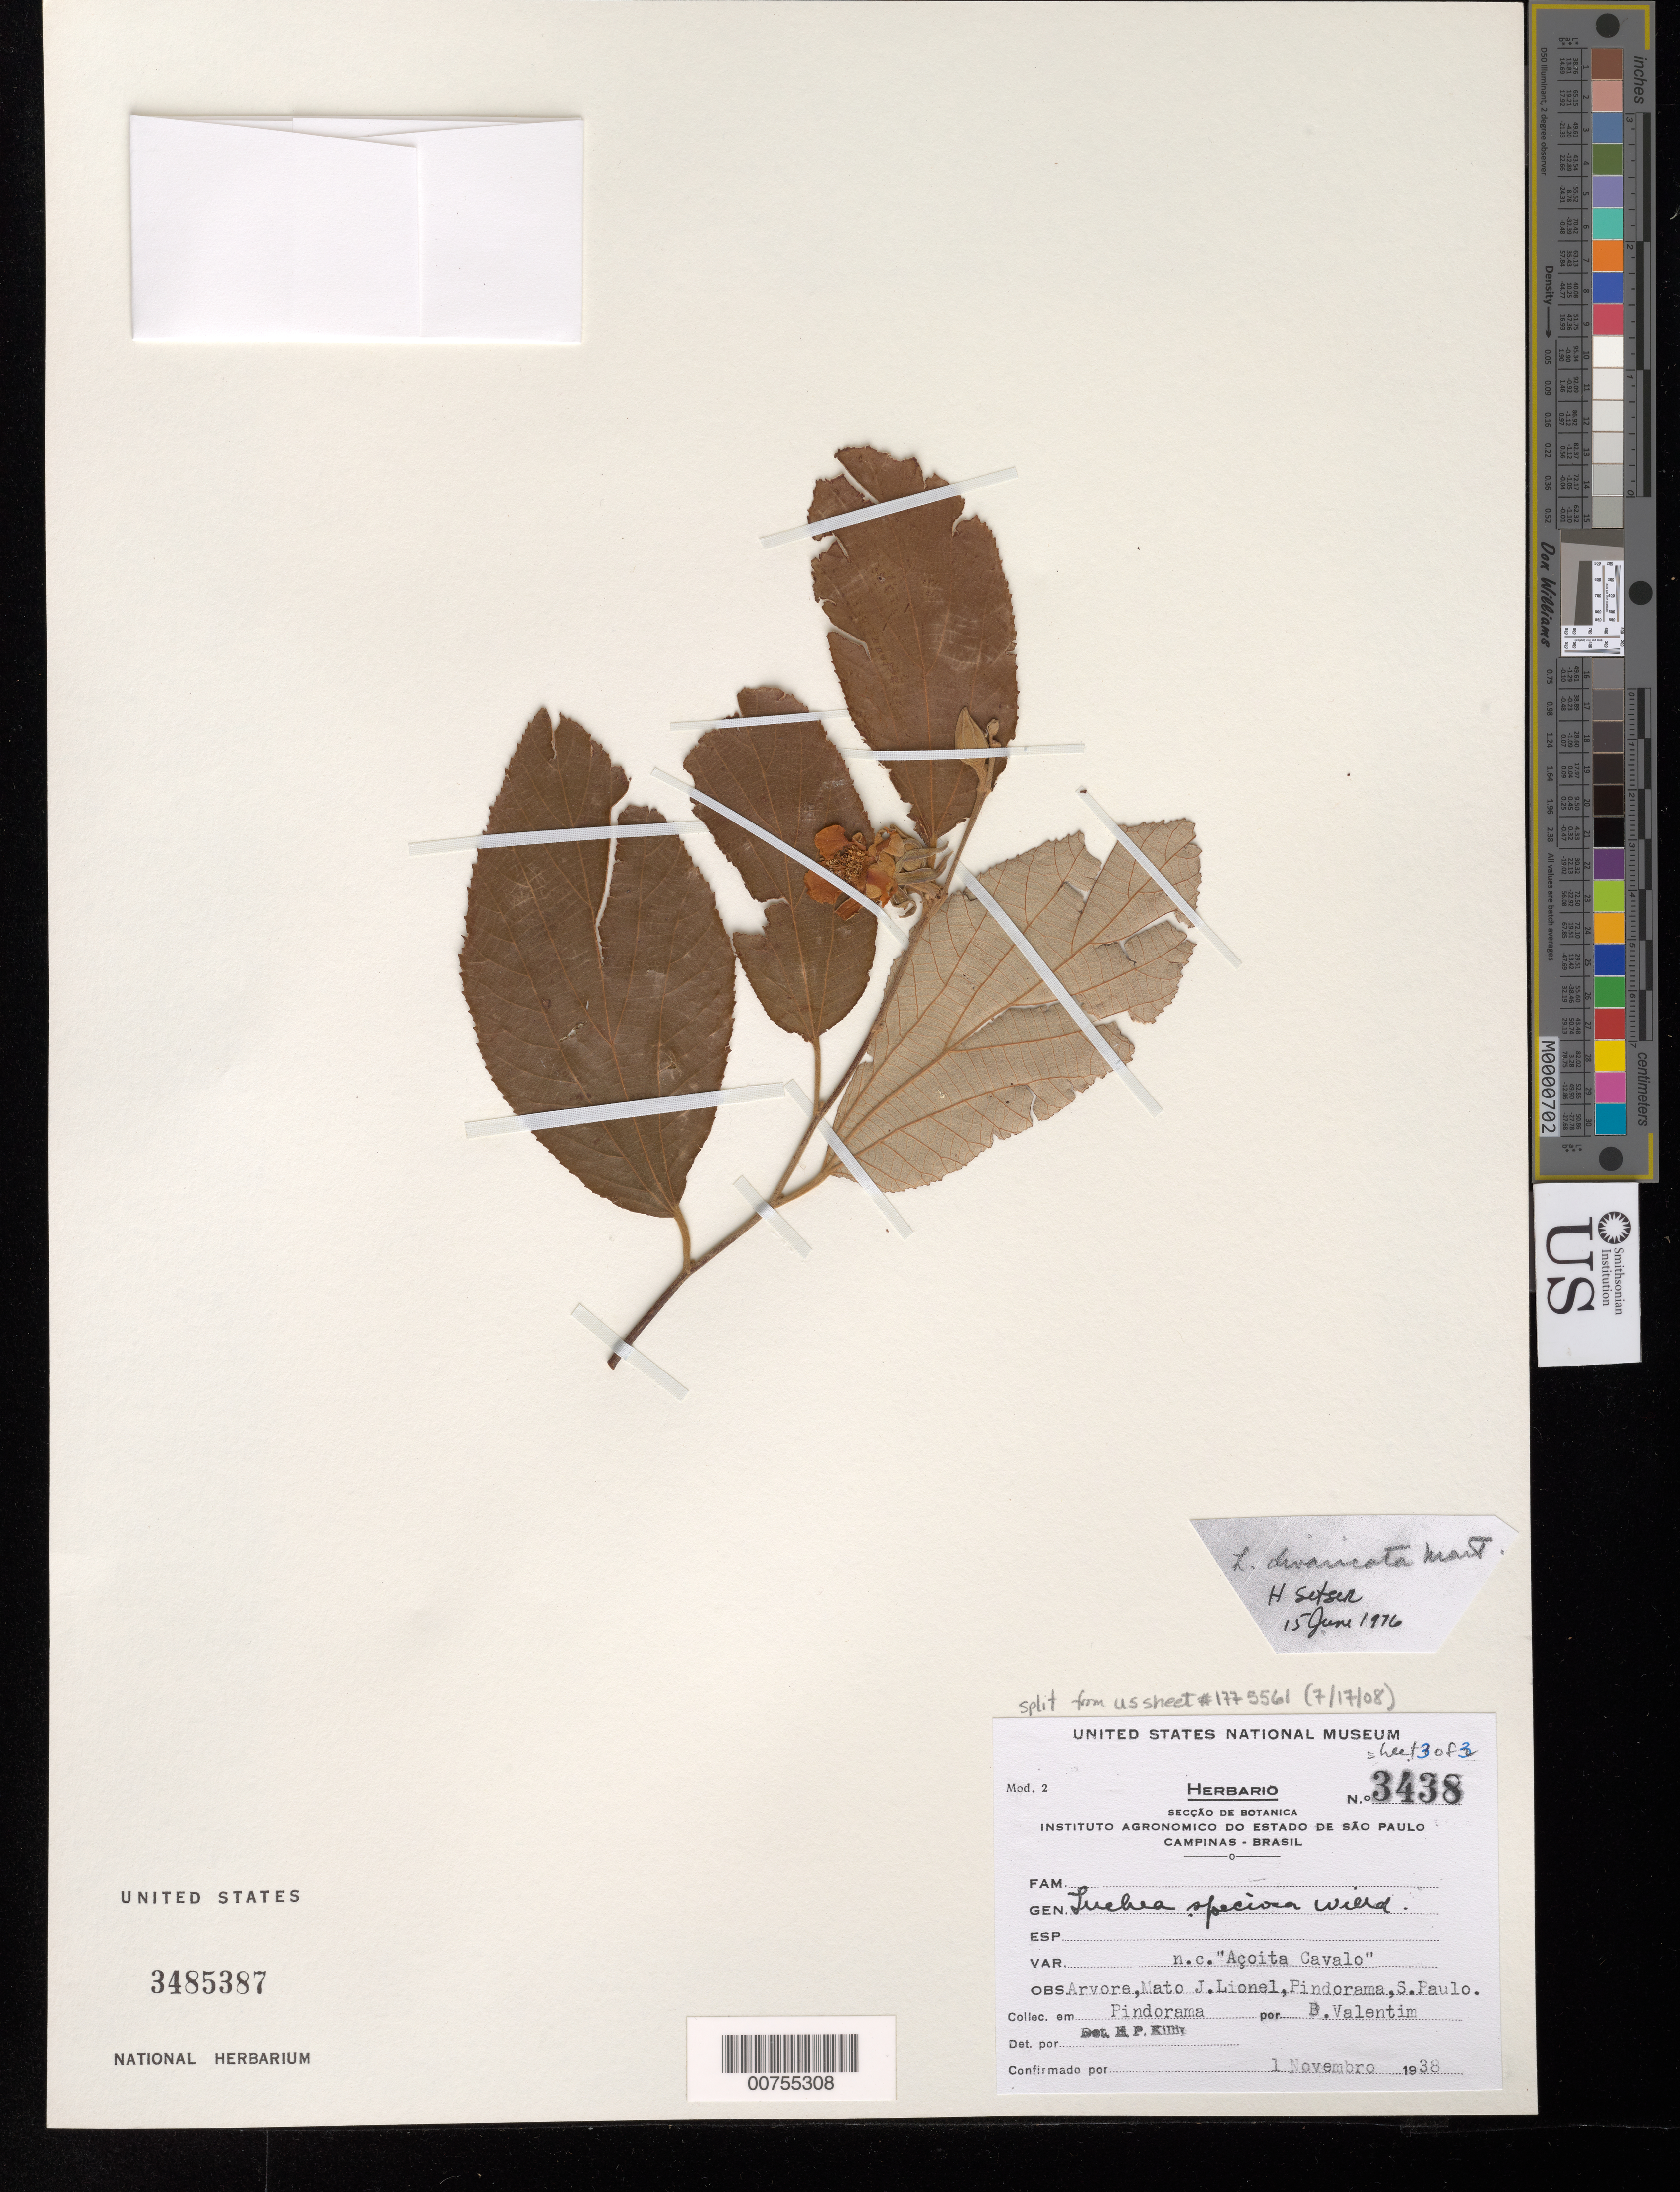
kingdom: Plantae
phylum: Tracheophyta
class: Magnoliopsida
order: Malvales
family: Malvaceae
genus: Luehea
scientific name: Luehea divaricata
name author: Mart.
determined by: Setser, H. L., (KY), University of Kentucky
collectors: B. Valentim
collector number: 3438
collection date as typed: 01 Nov 1938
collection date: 1938-11-01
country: Brazil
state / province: São Paulo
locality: Mato J. Lionel, Pindorama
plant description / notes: Common name: Açoita cavalo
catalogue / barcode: US 3485387